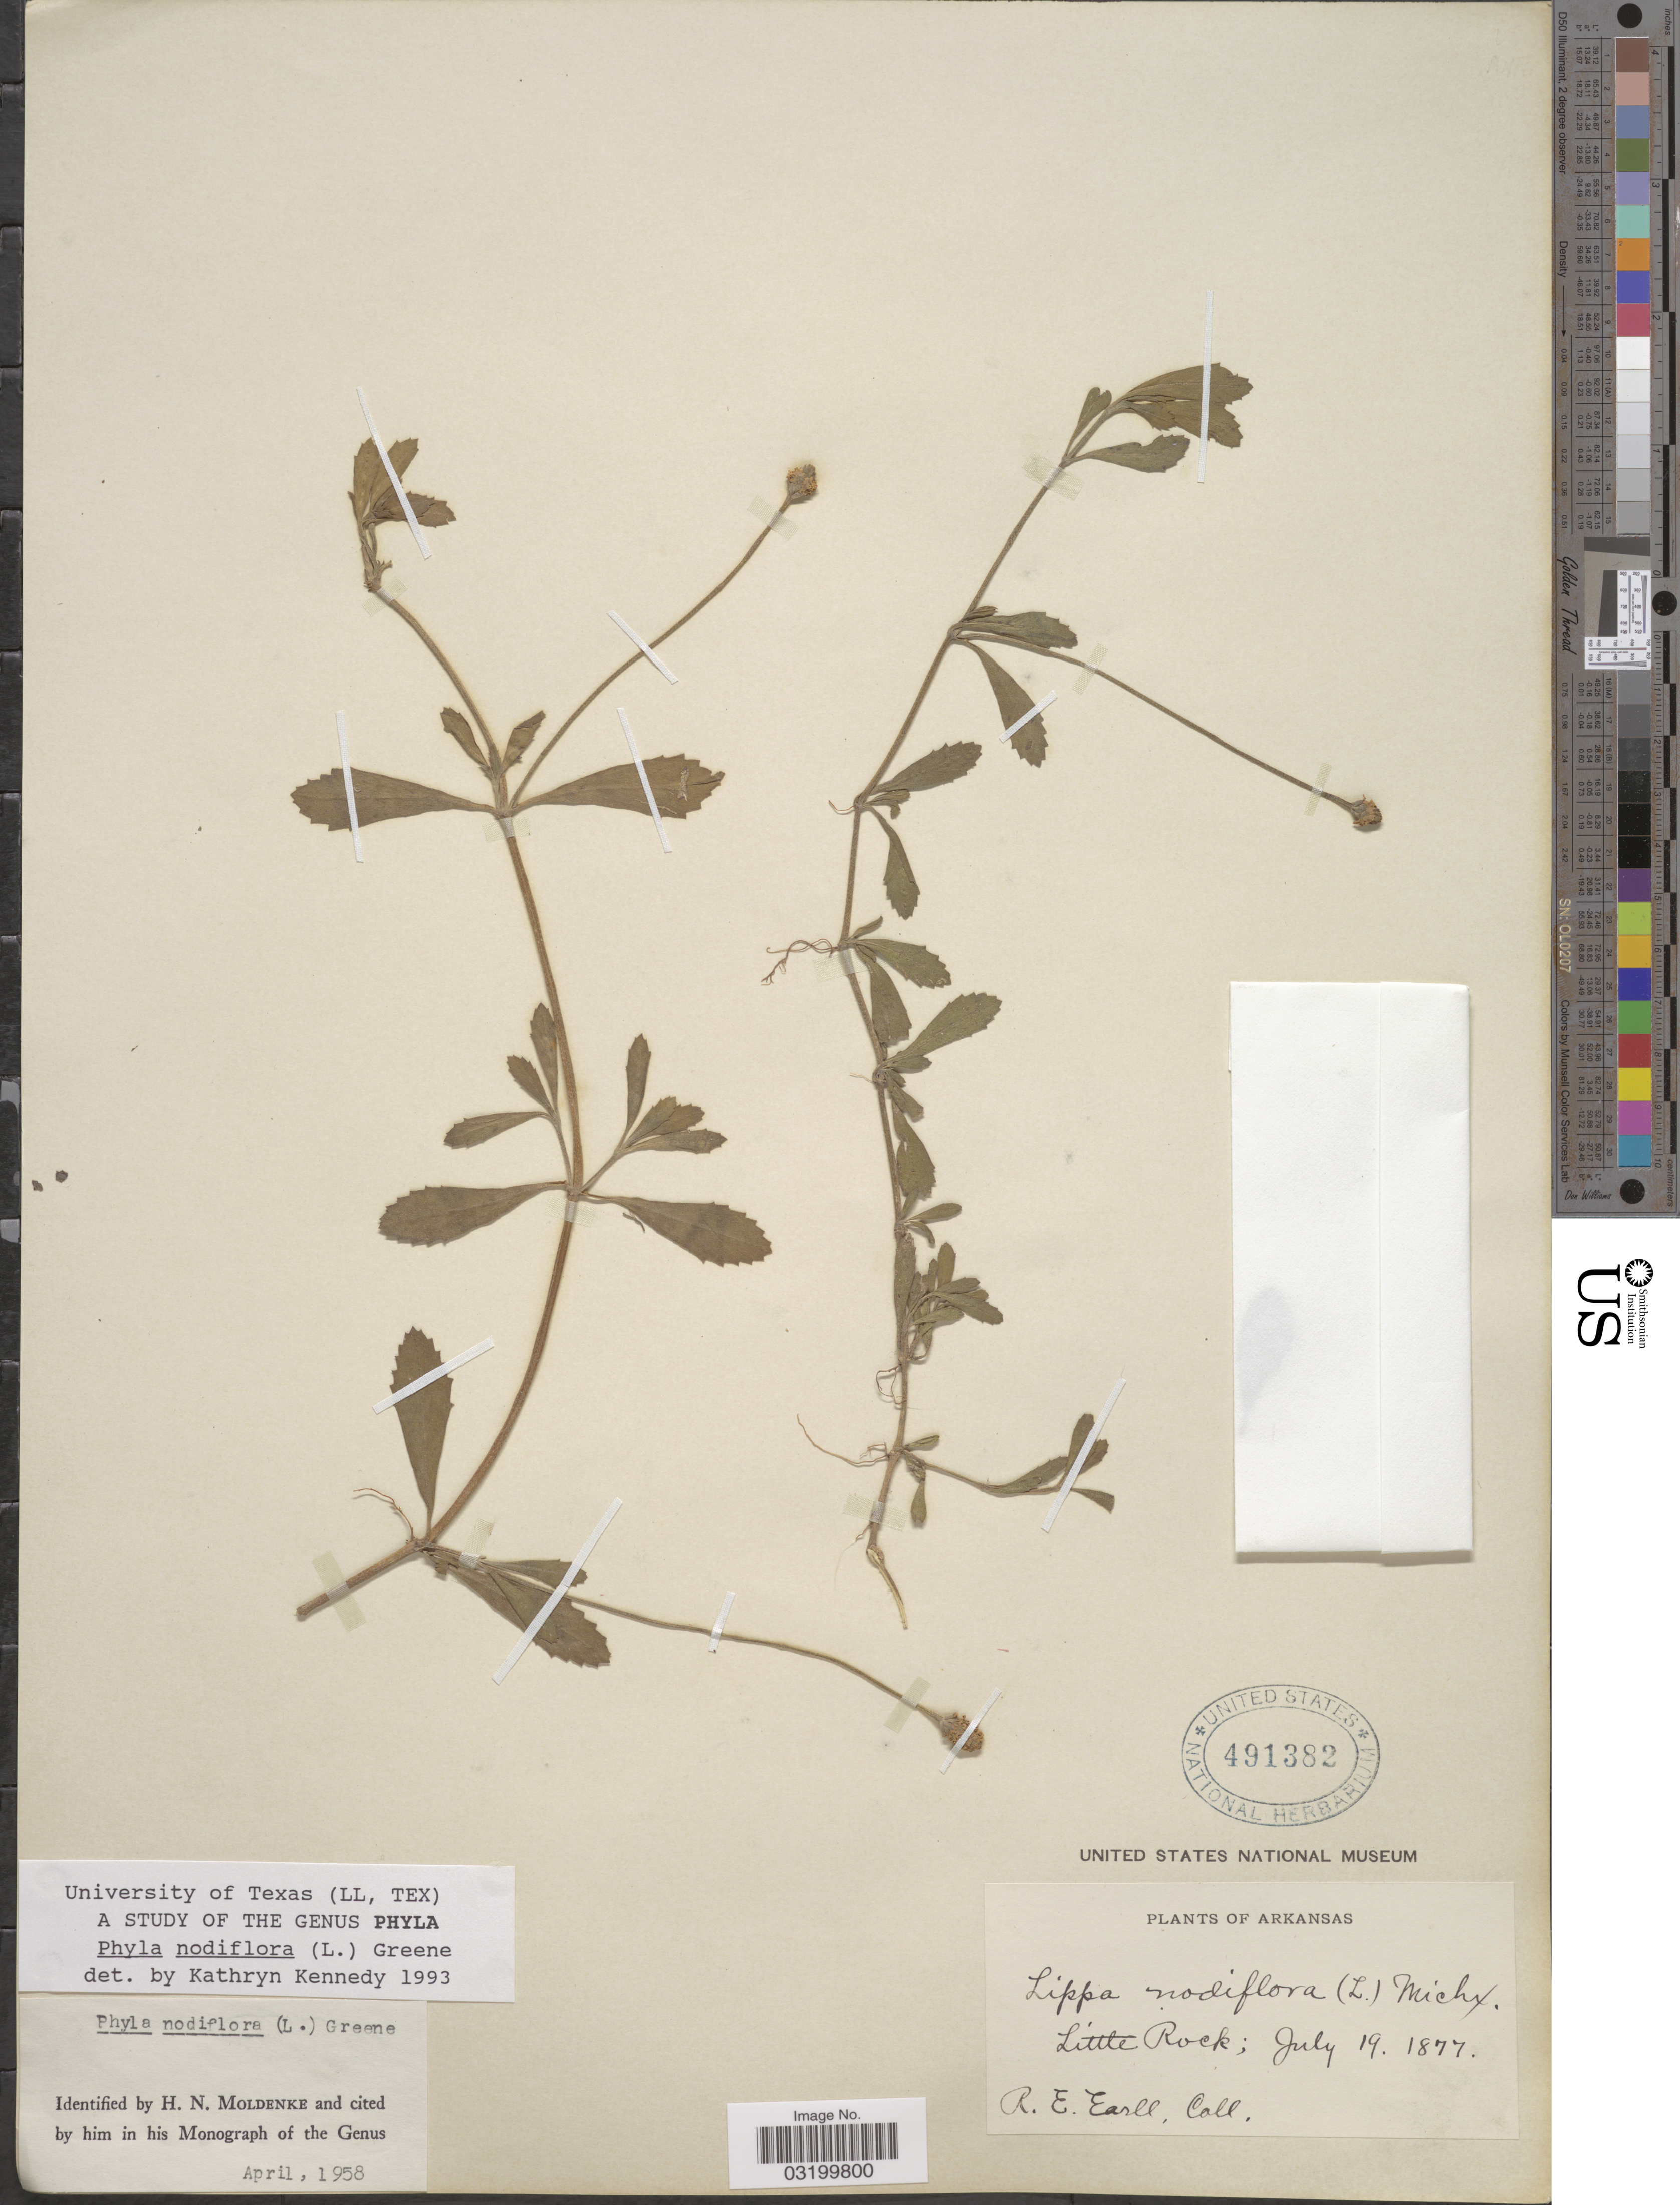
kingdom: Plantae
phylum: Tracheophyta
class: Magnoliopsida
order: Lamiales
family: Verbenaceae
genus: Phyla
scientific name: Phyla nodiflora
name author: (L.) Greene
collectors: R. Earll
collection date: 1877-07-19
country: United States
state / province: Arkansas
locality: Little Rock.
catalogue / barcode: US 491382